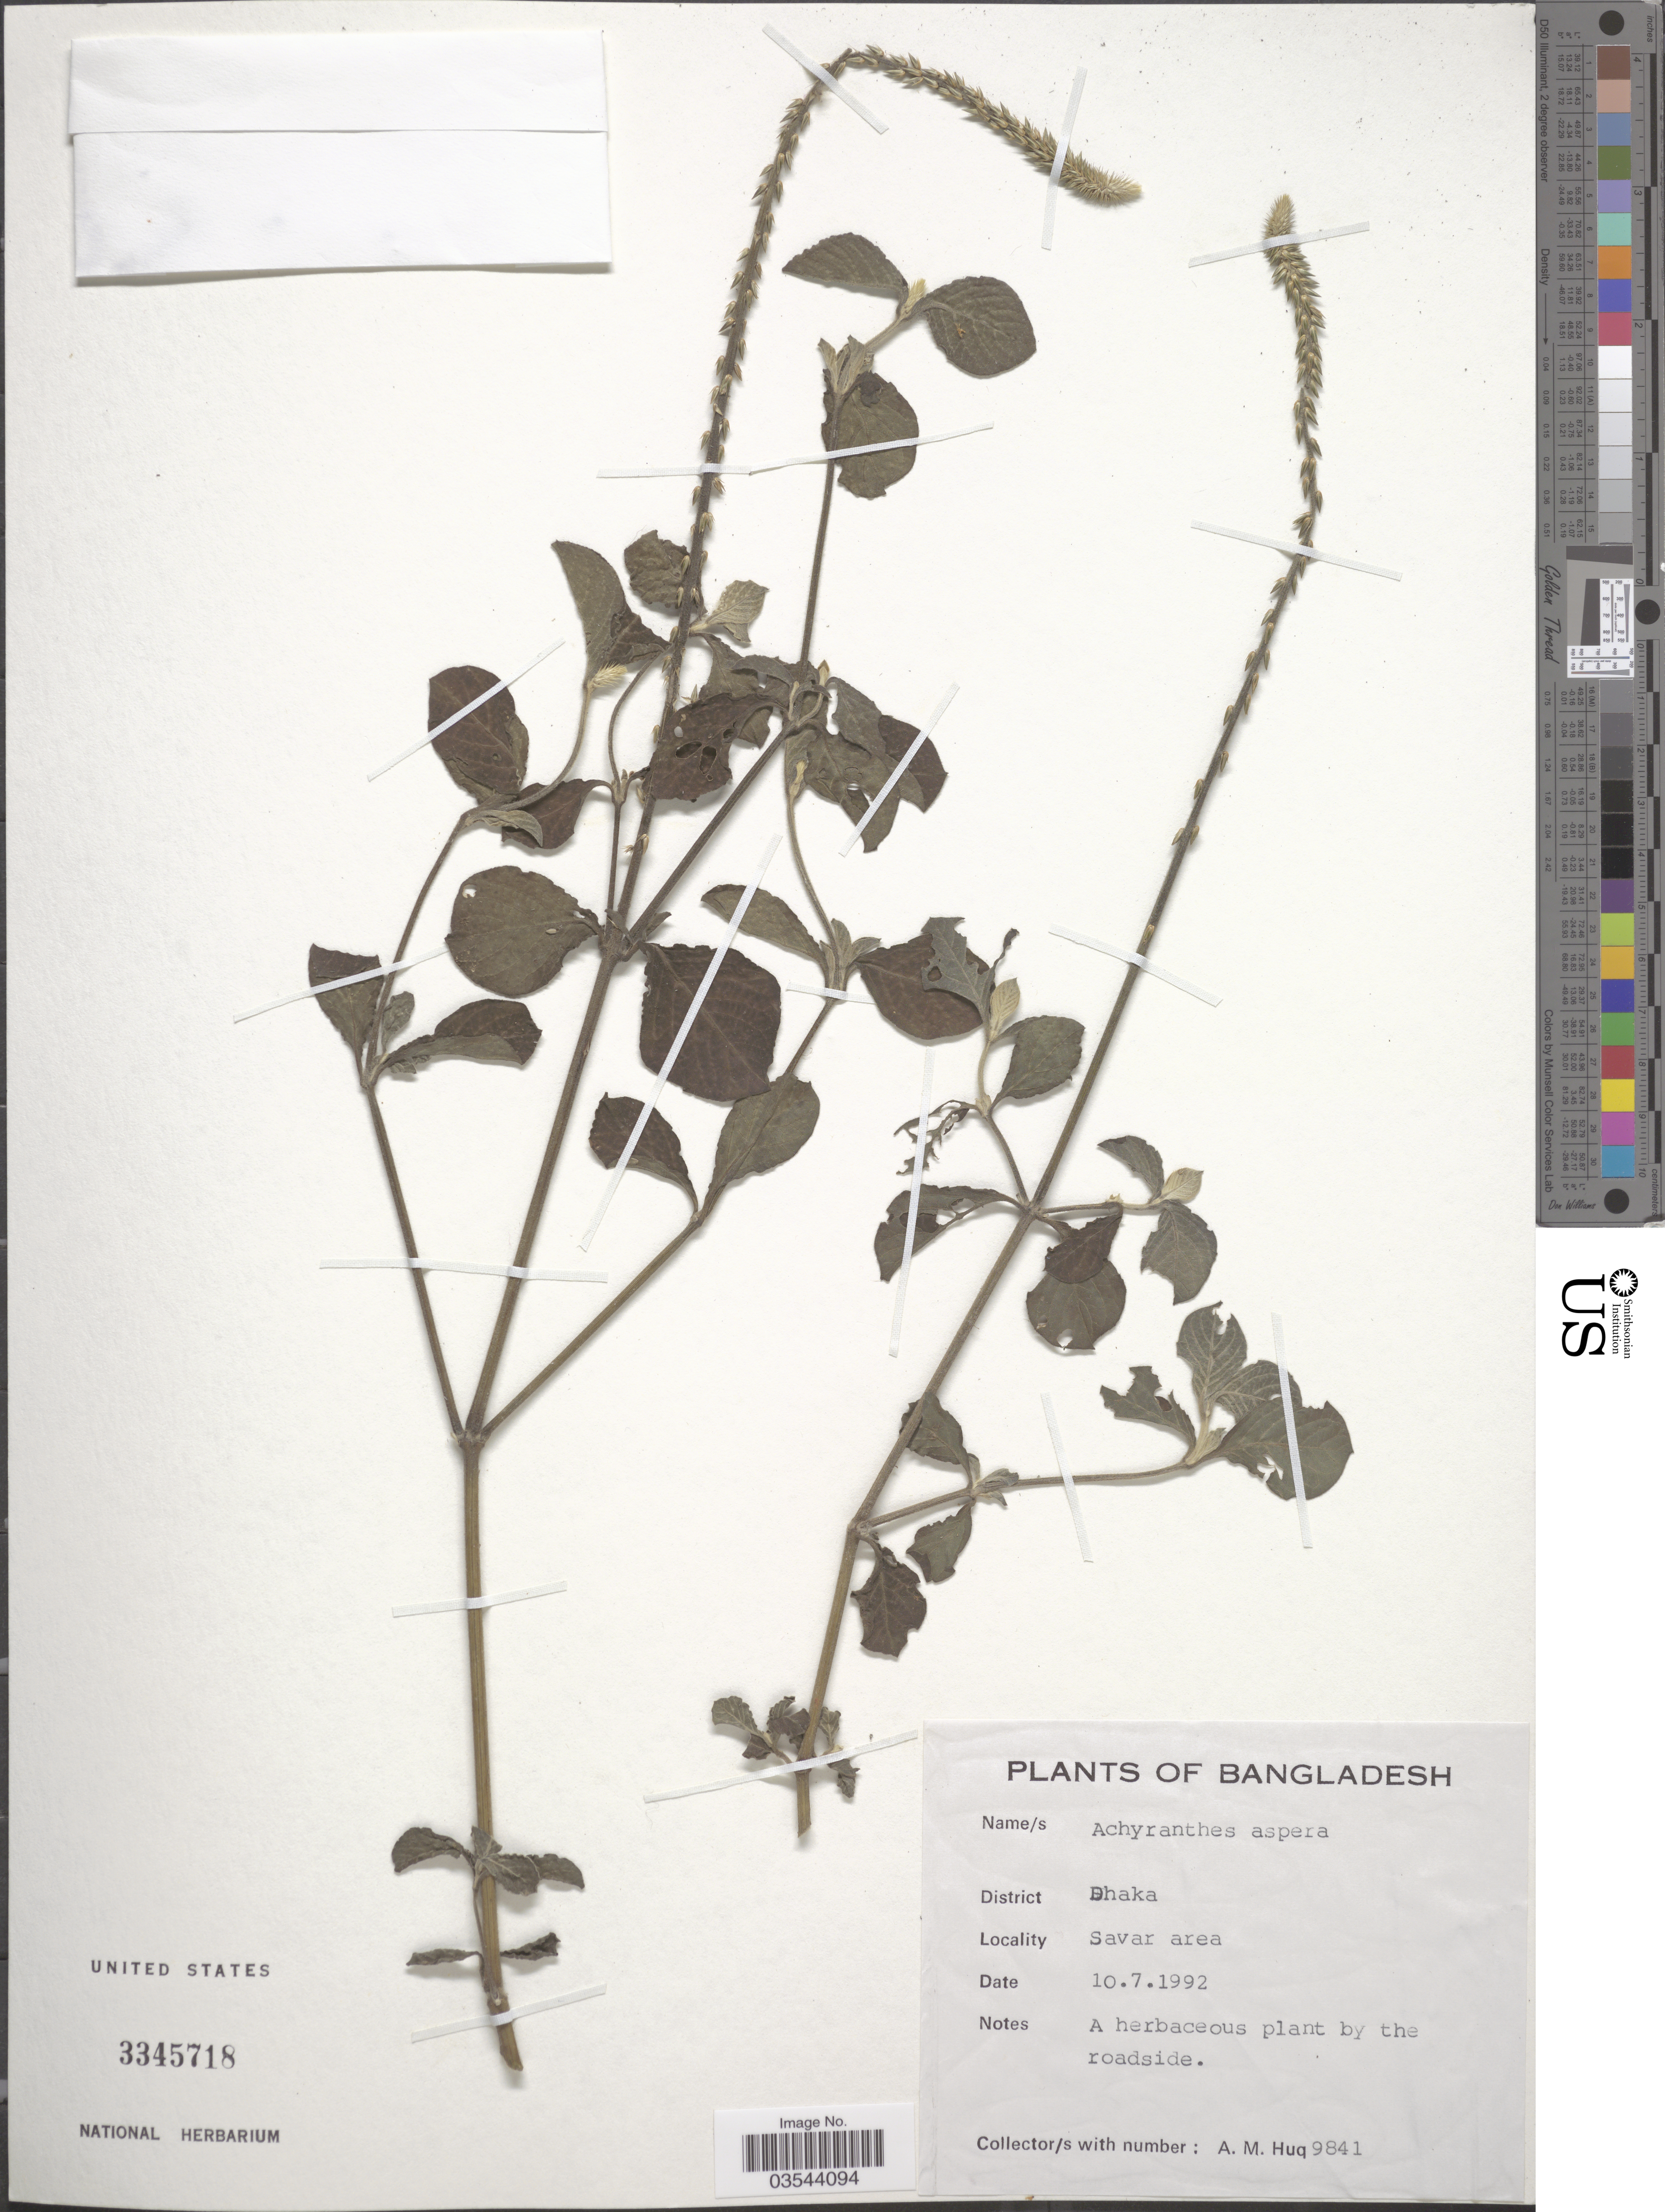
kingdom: Plantae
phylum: Tracheophyta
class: Magnoliopsida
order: Caryophyllales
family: Amaranthaceae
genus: Achyranthes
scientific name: Achyranthes aspera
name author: L.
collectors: A. M. Huq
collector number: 9841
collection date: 1992-07-10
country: Bangladesh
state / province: Dhaka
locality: District Dhaka. Savar area.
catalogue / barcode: US 3345718